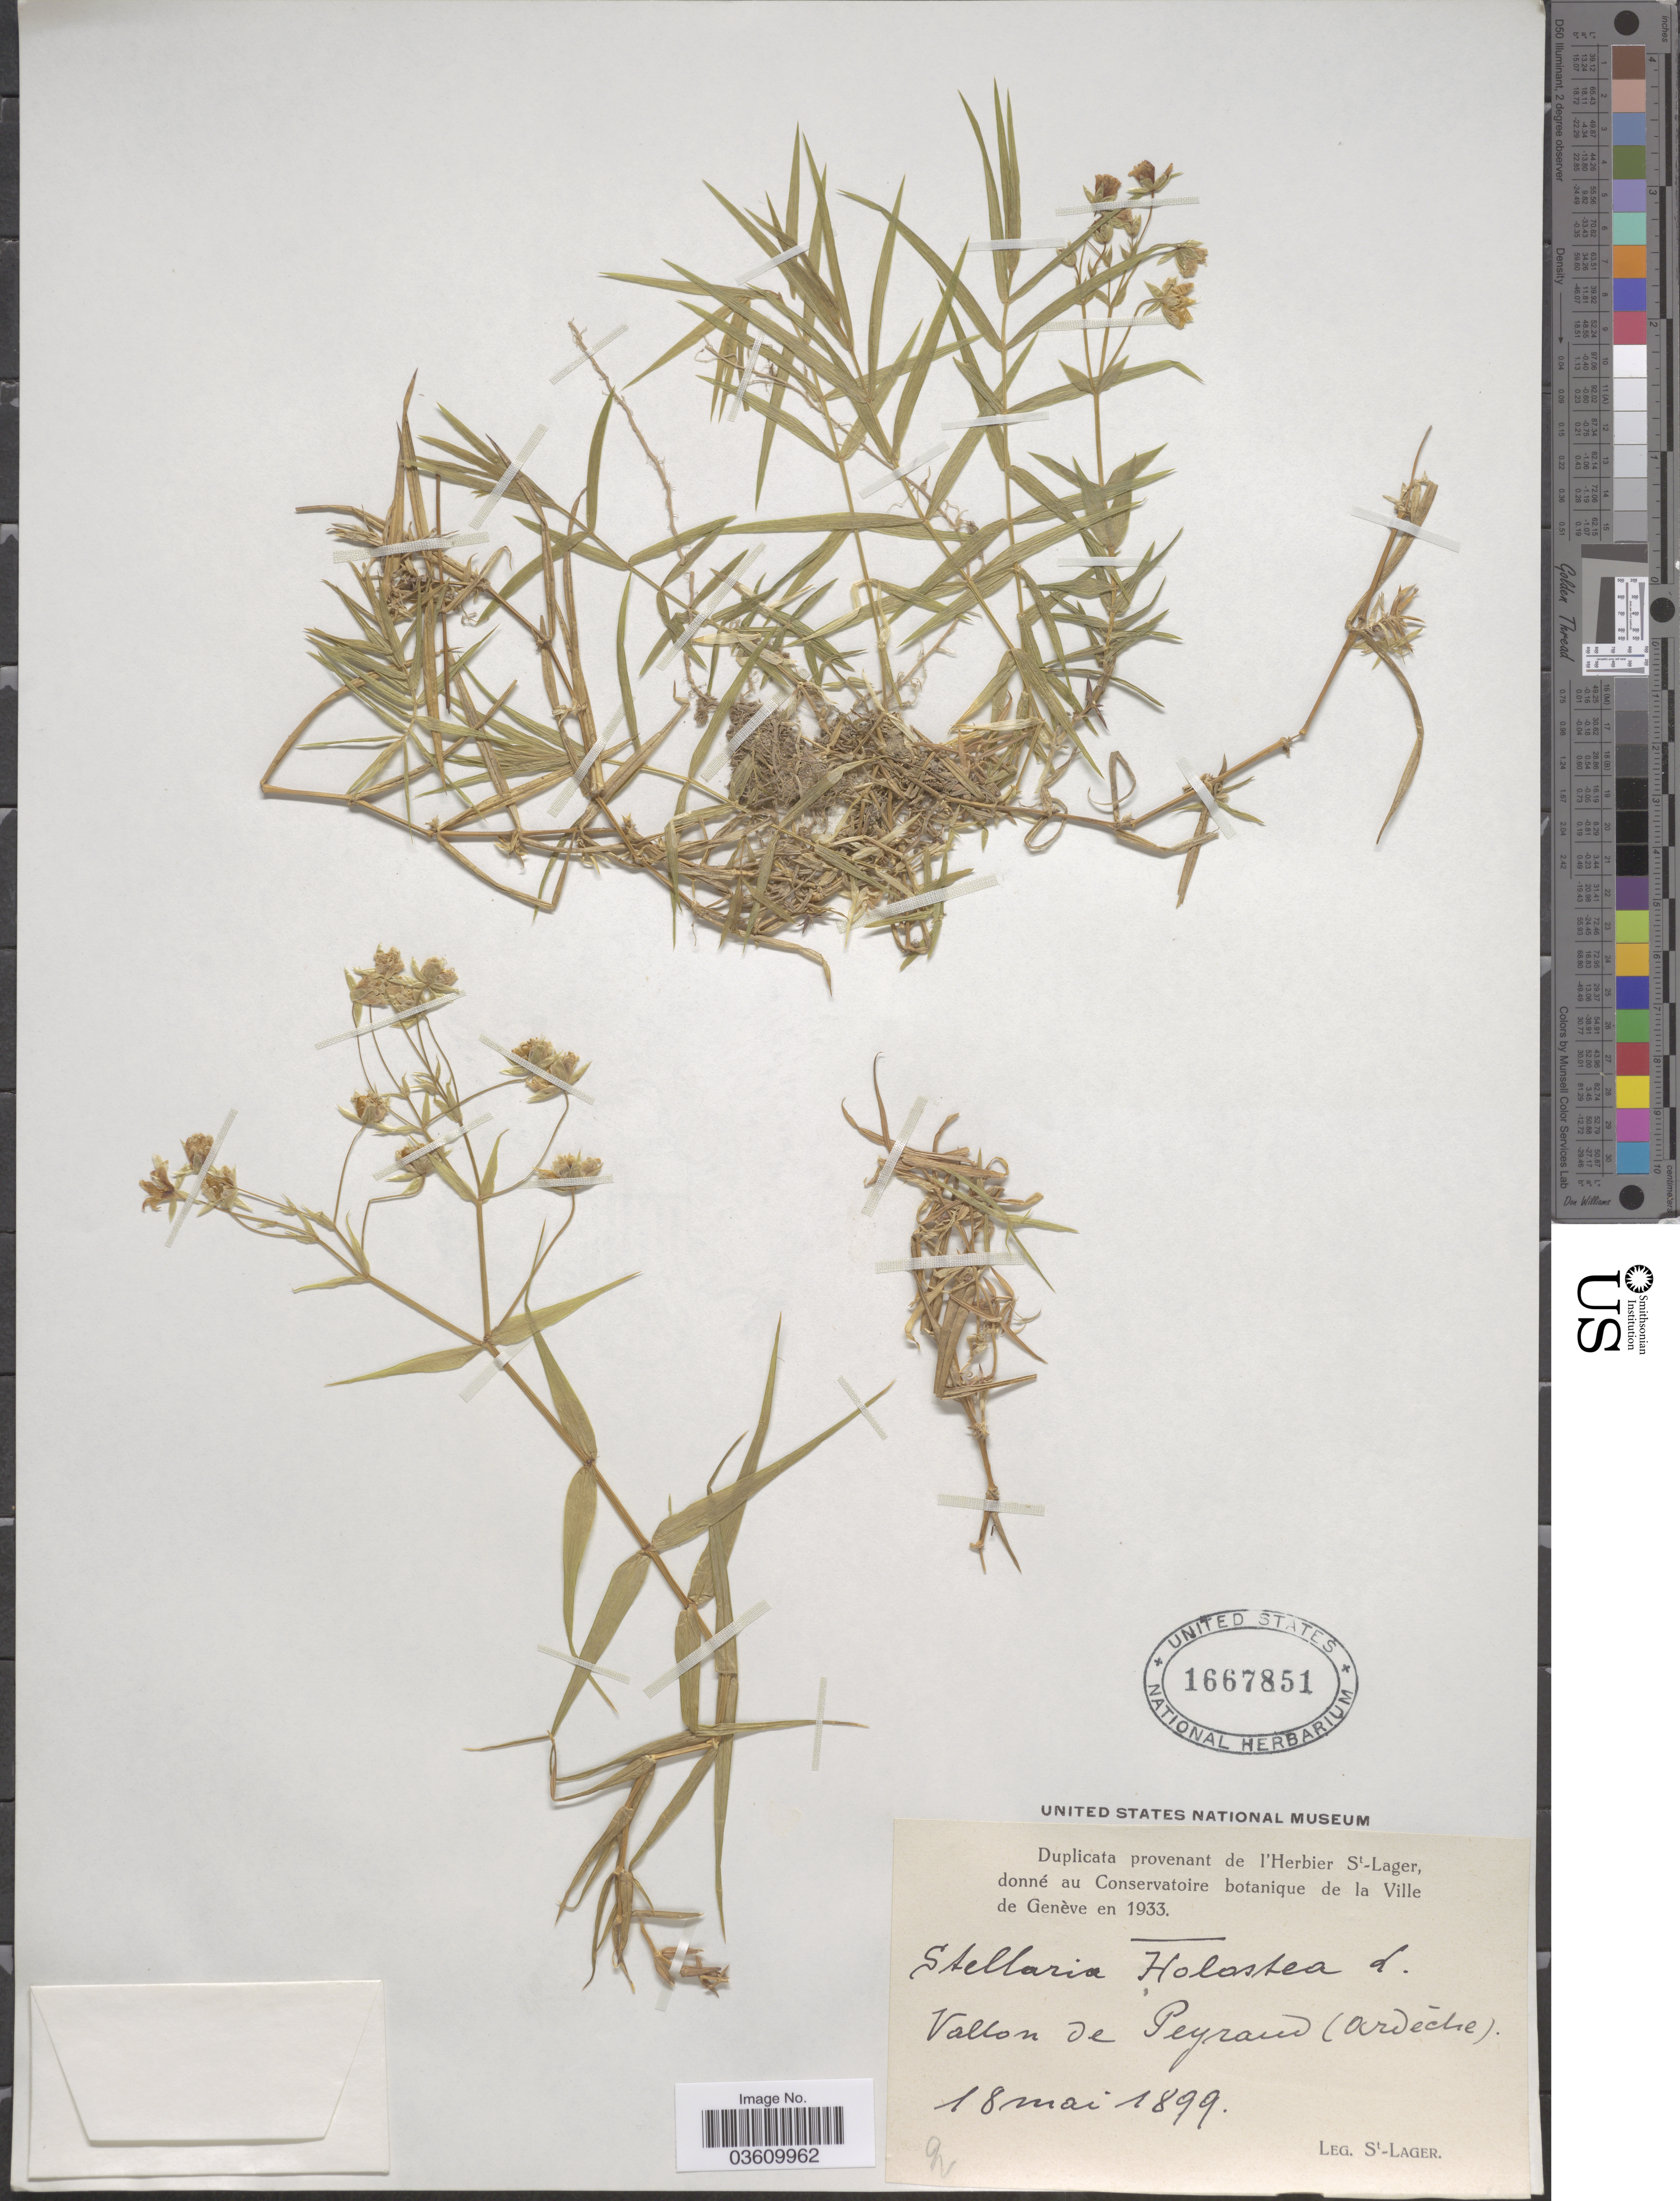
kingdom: Plantae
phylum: Tracheophyta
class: Magnoliopsida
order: Caryophyllales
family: Caryophyllaceae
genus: Rabelera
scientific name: Rabelera holostea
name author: (L.) M.T. Sharples & E.A. Tripp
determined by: U.S. National Herbarium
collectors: S. Lager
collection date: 1899-05-18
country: France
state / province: Auvergne-Rhône-Alpes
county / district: Ardèche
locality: Vallon de Peyraud (Ardèche).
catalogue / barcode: US 1667851